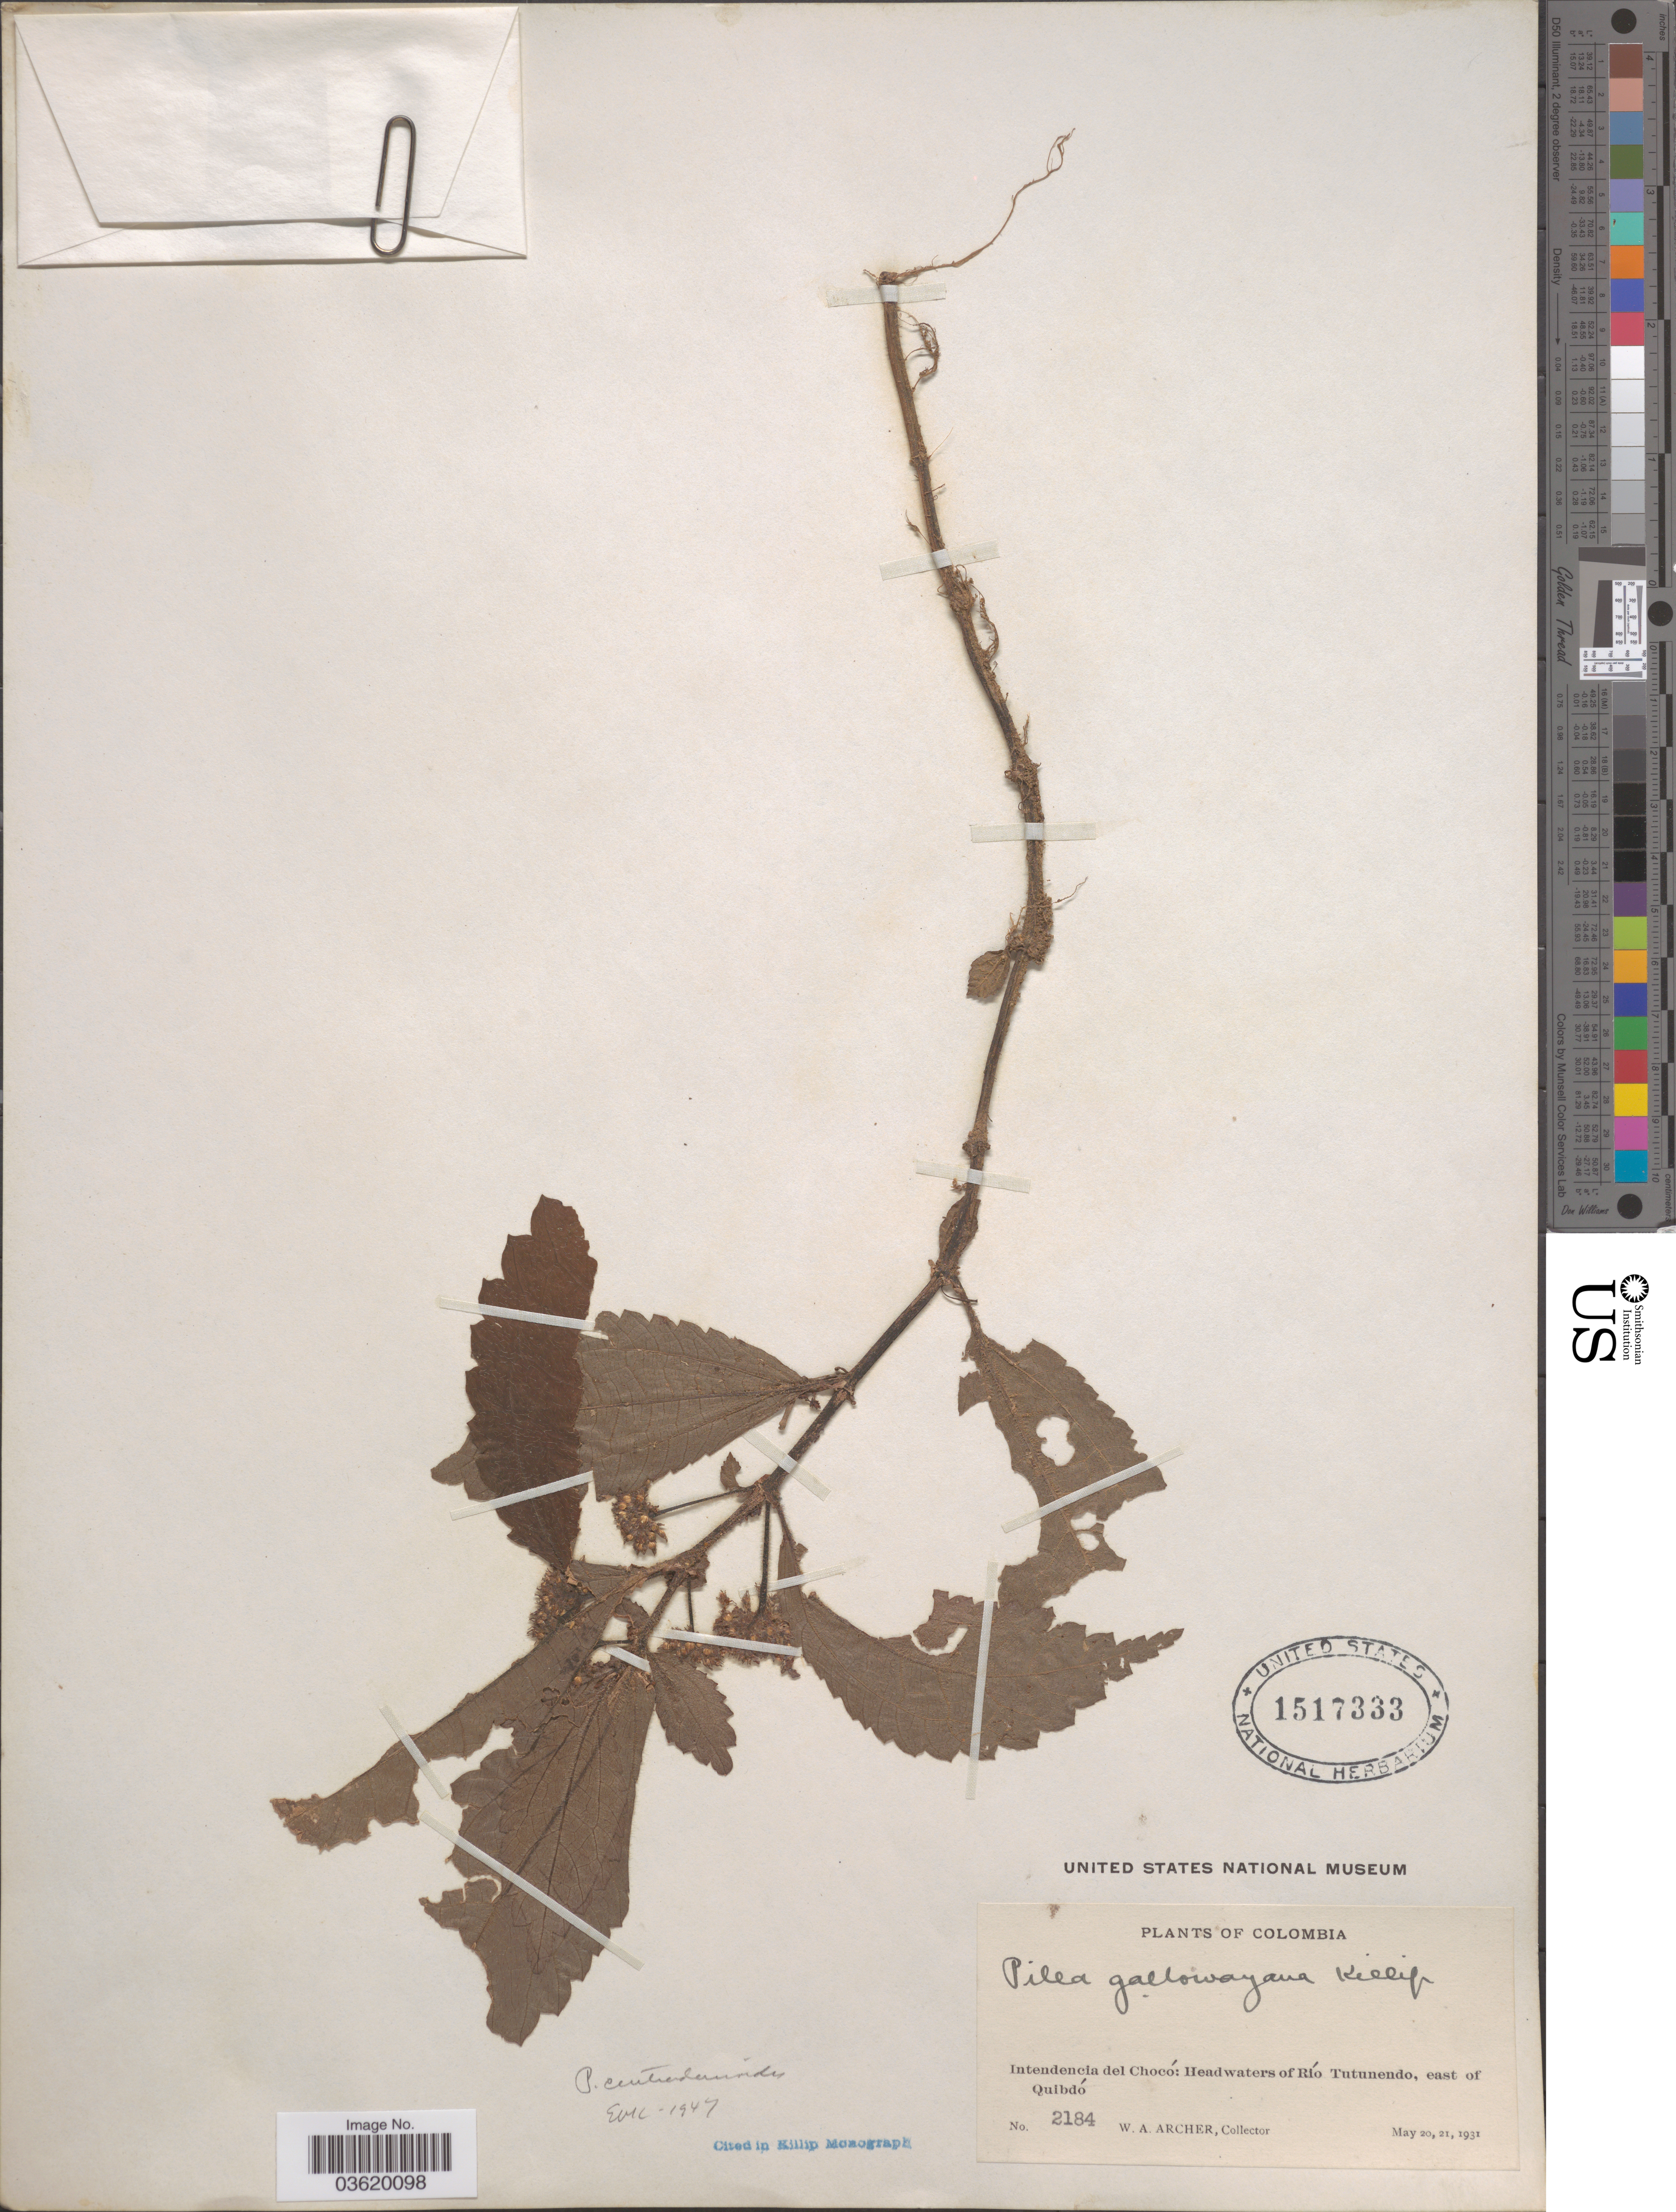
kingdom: Plantae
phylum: Tracheophyta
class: Magnoliopsida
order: Rosales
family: Urticaceae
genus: Pilea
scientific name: Pilea centradenioides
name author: Seem.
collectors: W. Archer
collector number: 2184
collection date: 1931-05-20/1931-05-21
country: Colombia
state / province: Chocó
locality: Intendencia del Chocó: Headwaters of Río Tutunendo, east of Quibdó.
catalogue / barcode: US 1517333